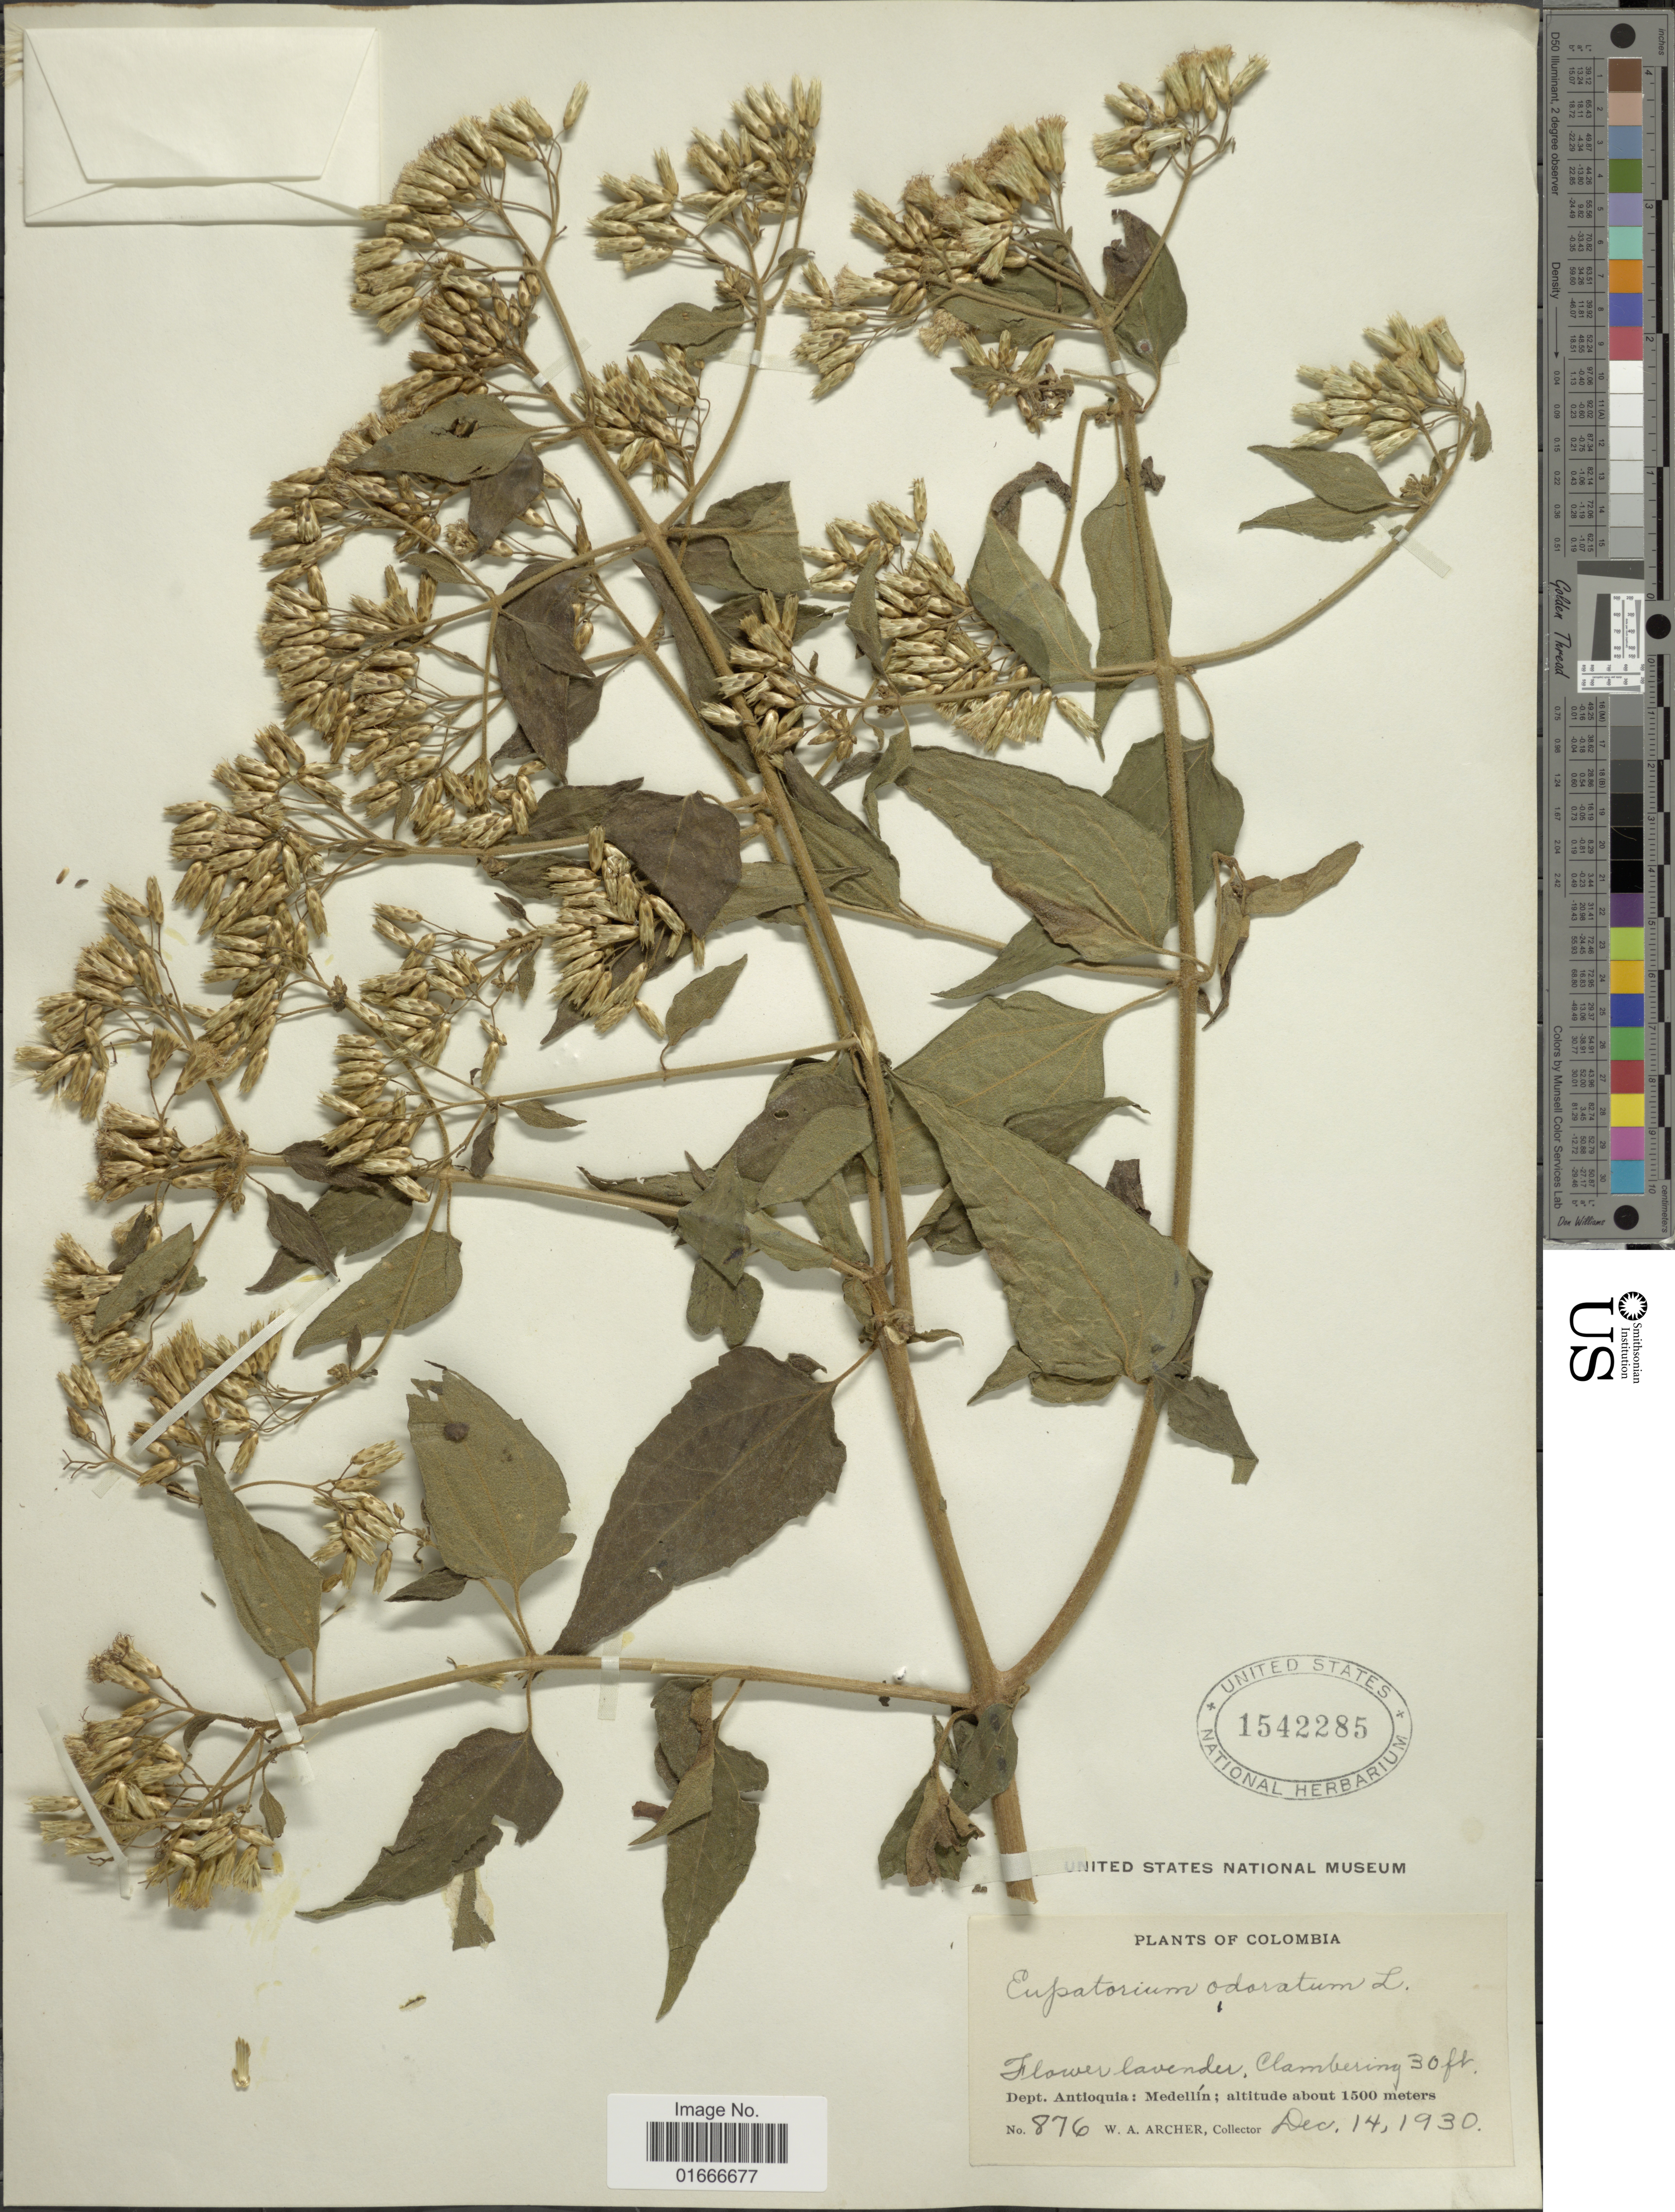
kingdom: Plantae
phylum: Tracheophyta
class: Magnoliopsida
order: Asterales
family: Asteraceae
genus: Chromolaena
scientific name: Chromolaena odorata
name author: (L.) R.M. King & H. Rob.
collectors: W. A. Archer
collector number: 876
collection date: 1930-12-14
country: Colombia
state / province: Antioquia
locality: Medellin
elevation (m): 1500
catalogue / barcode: US 1542285